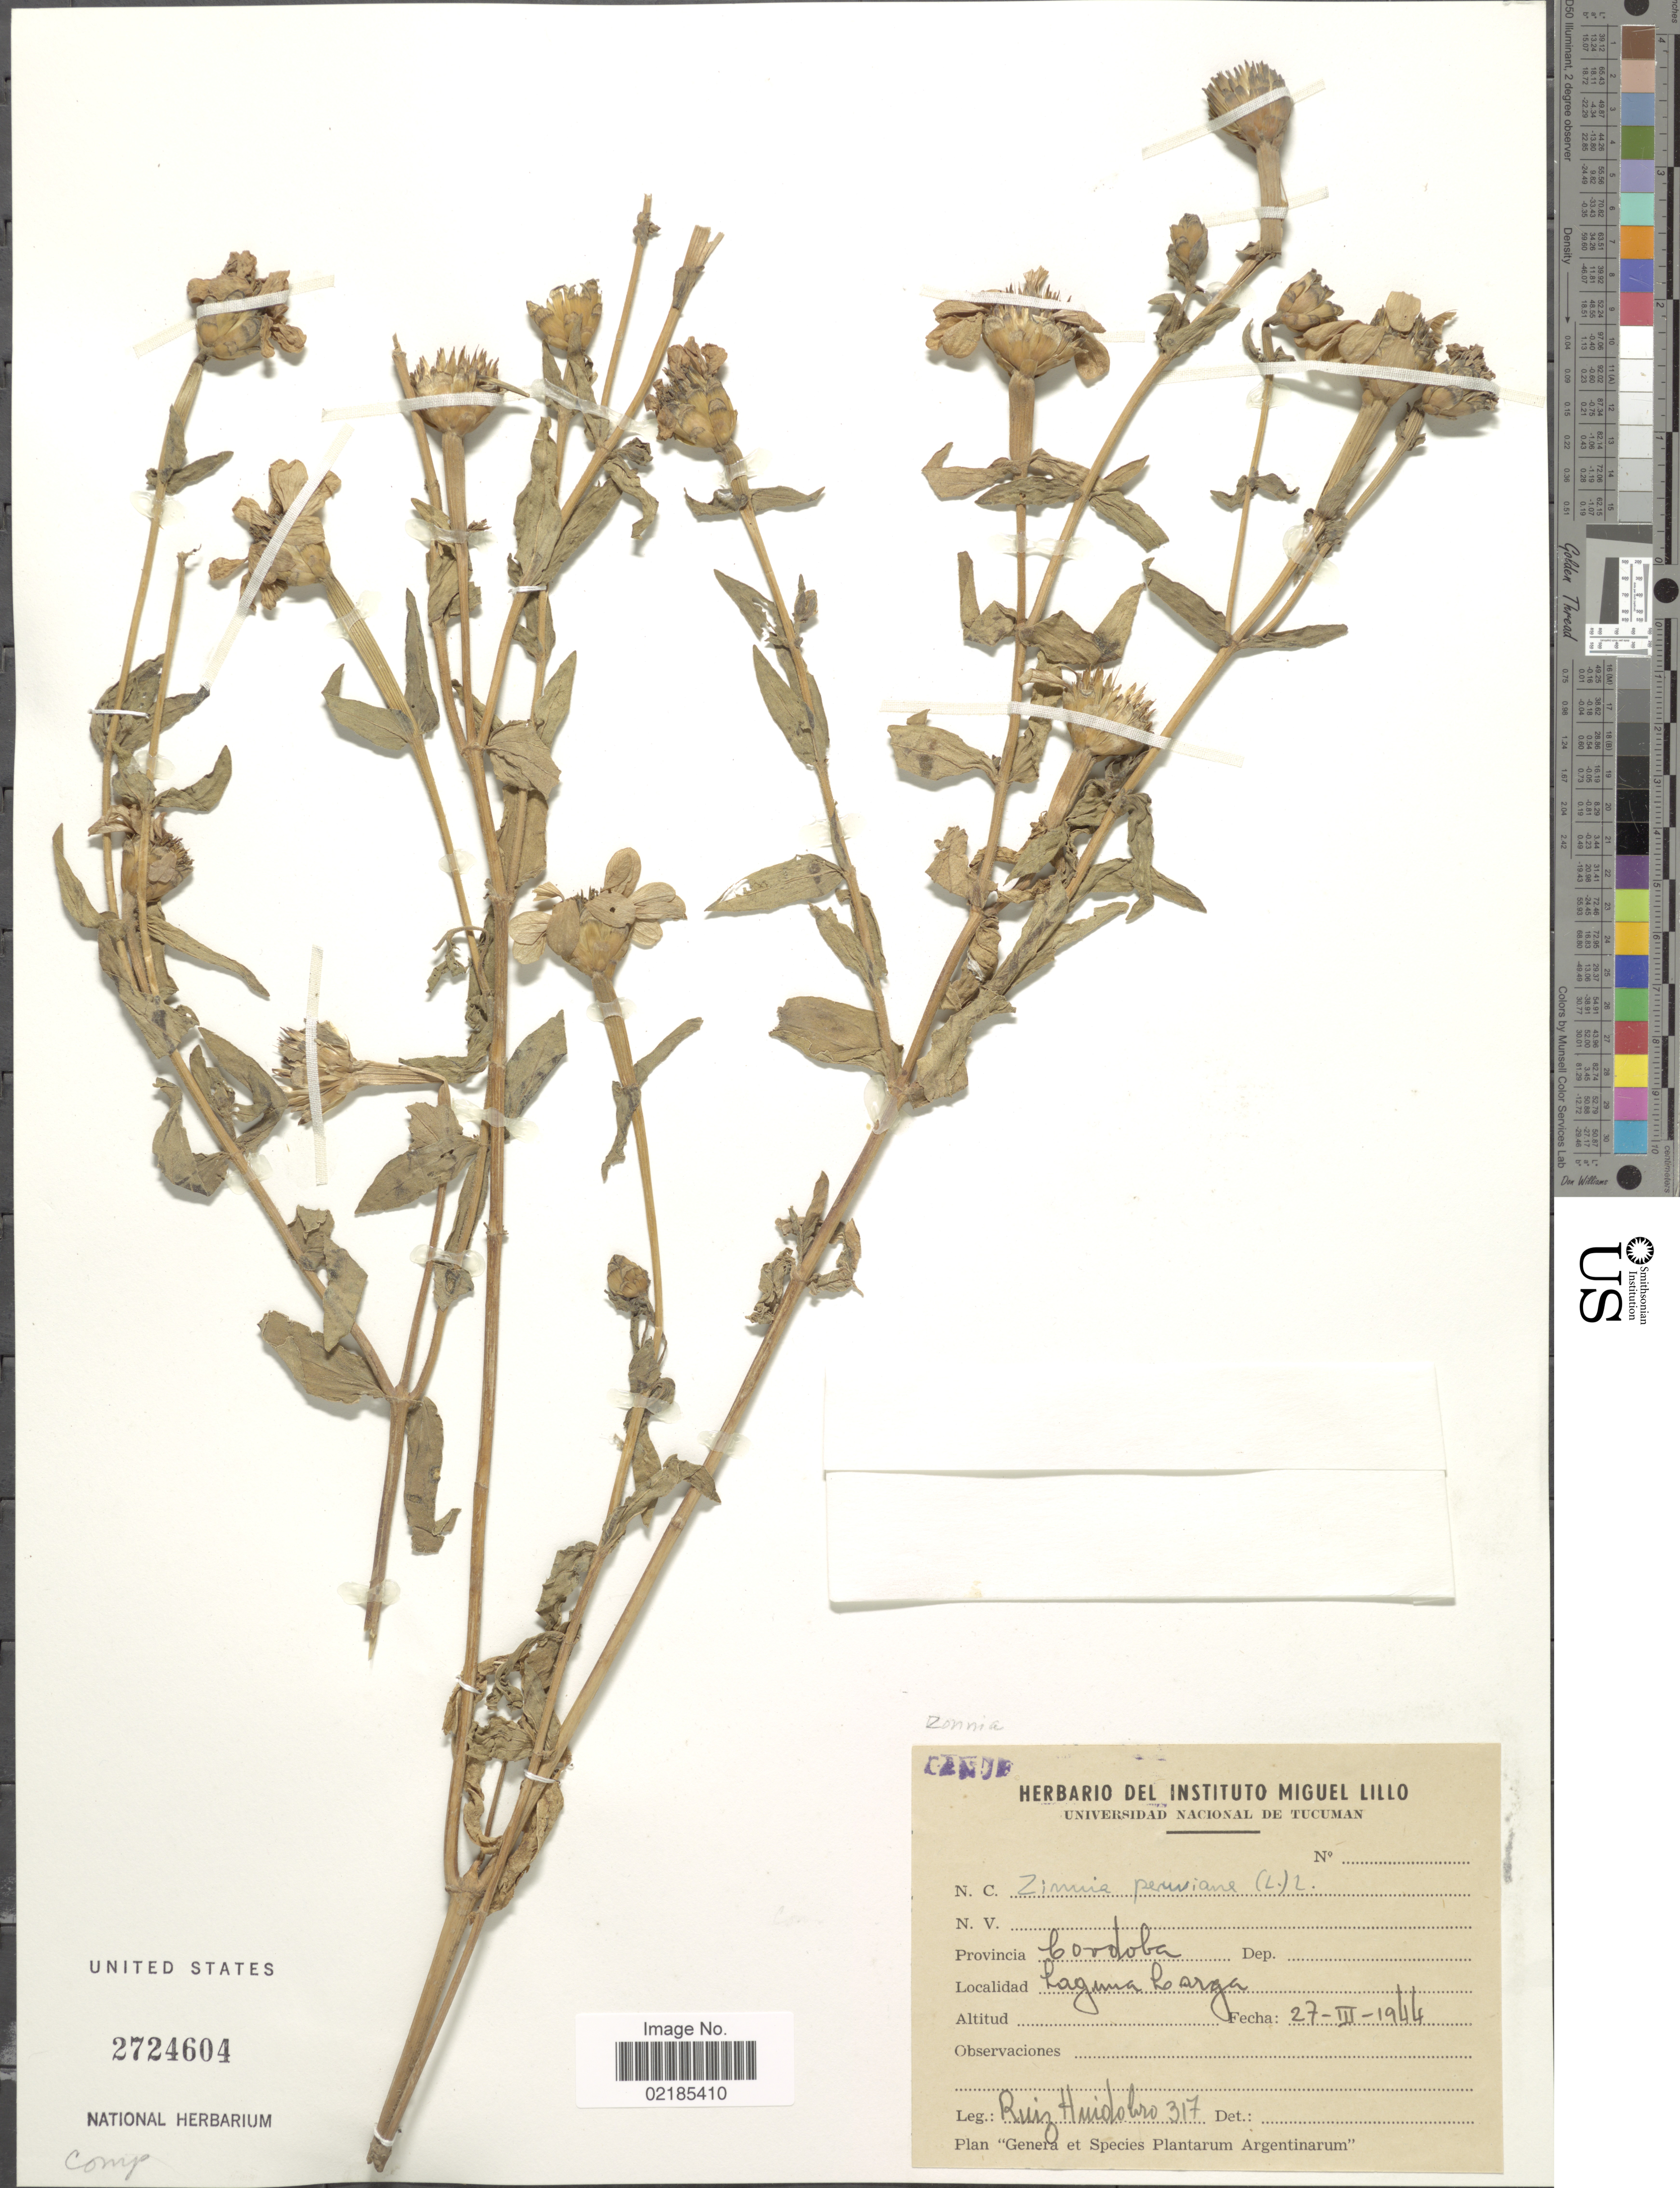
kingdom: Plantae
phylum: Tracheophyta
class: Magnoliopsida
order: Asterales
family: Asteraceae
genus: Zinnia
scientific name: Zinnia multiflora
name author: L.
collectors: -- Ruiz-Huidrobo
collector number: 317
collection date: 1944-03-27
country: Argentina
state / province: Cordoba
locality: Provincia Cordoba. Laguna Larga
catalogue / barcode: US 2724604